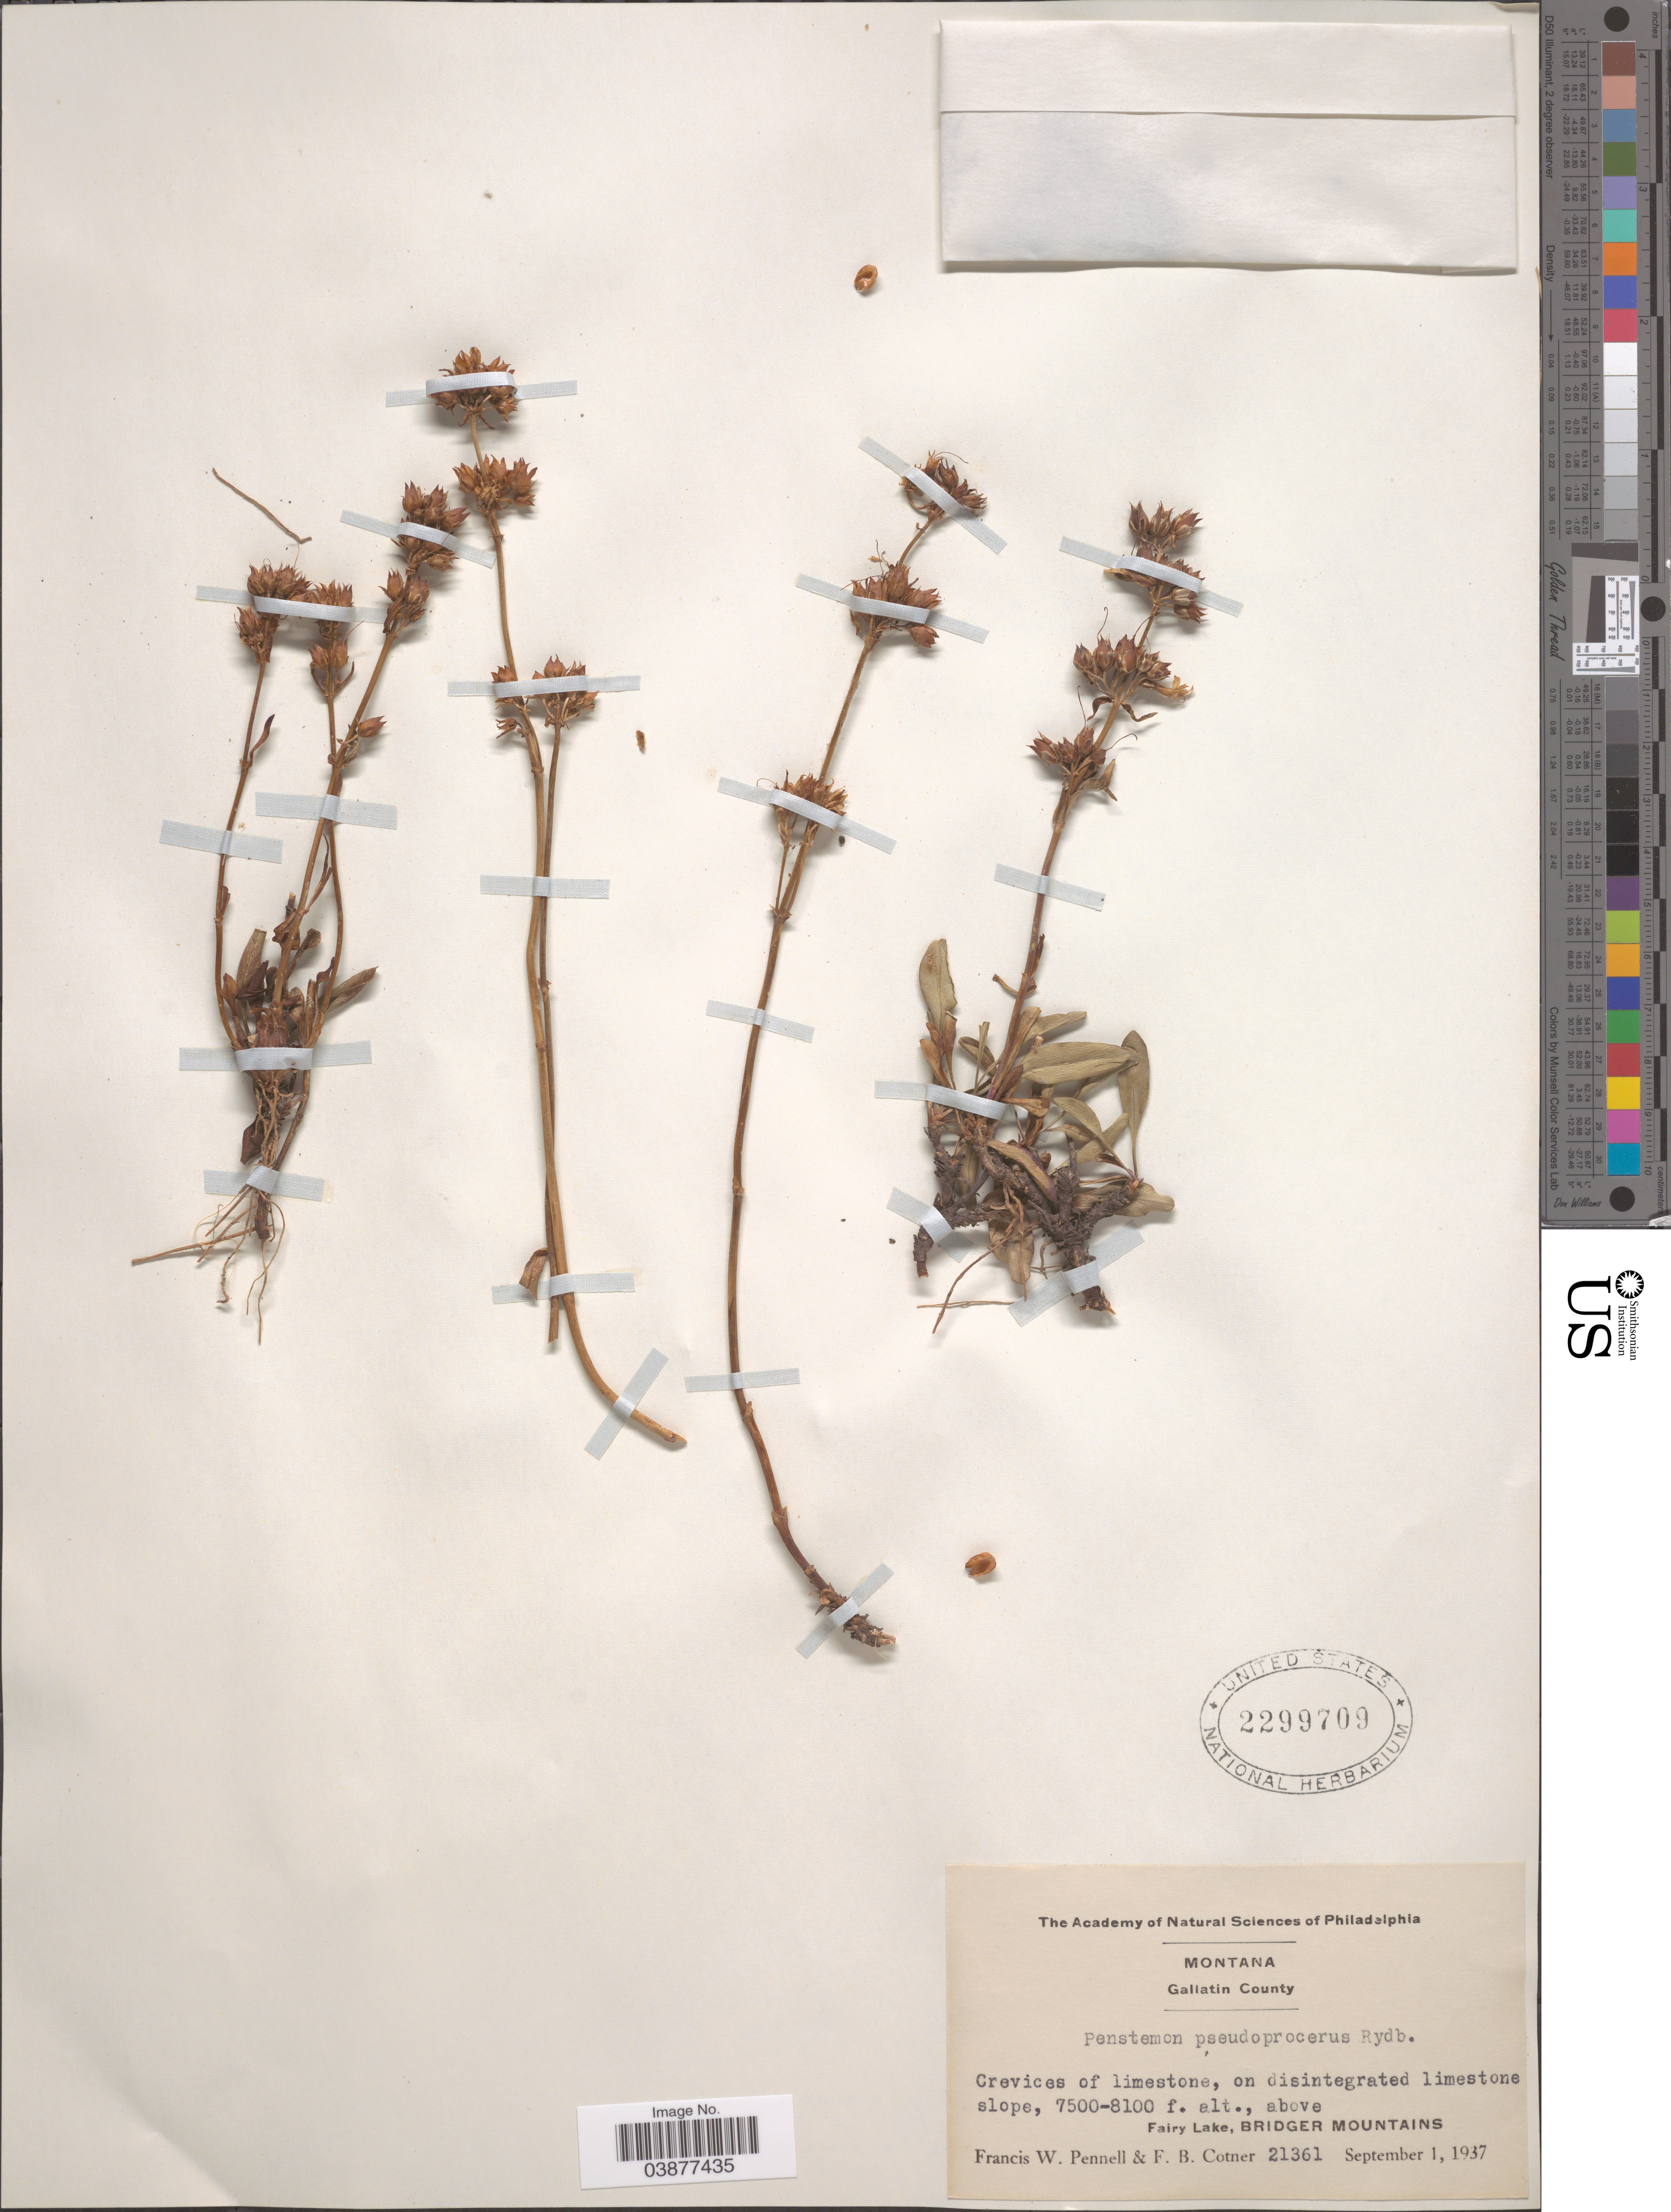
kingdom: Plantae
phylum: Tracheophyta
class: Magnoliopsida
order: Lamiales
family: Plantaginaceae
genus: Penstemon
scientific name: Penstemon pseudoprocerus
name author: Rydb.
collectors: F. W. Pennell & F. Cotner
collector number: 21361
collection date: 1937-09-01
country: United States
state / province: Montana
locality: Gallatin County. Above Fairy Lake, Bridger Mountains.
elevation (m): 2286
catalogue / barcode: US 2299709